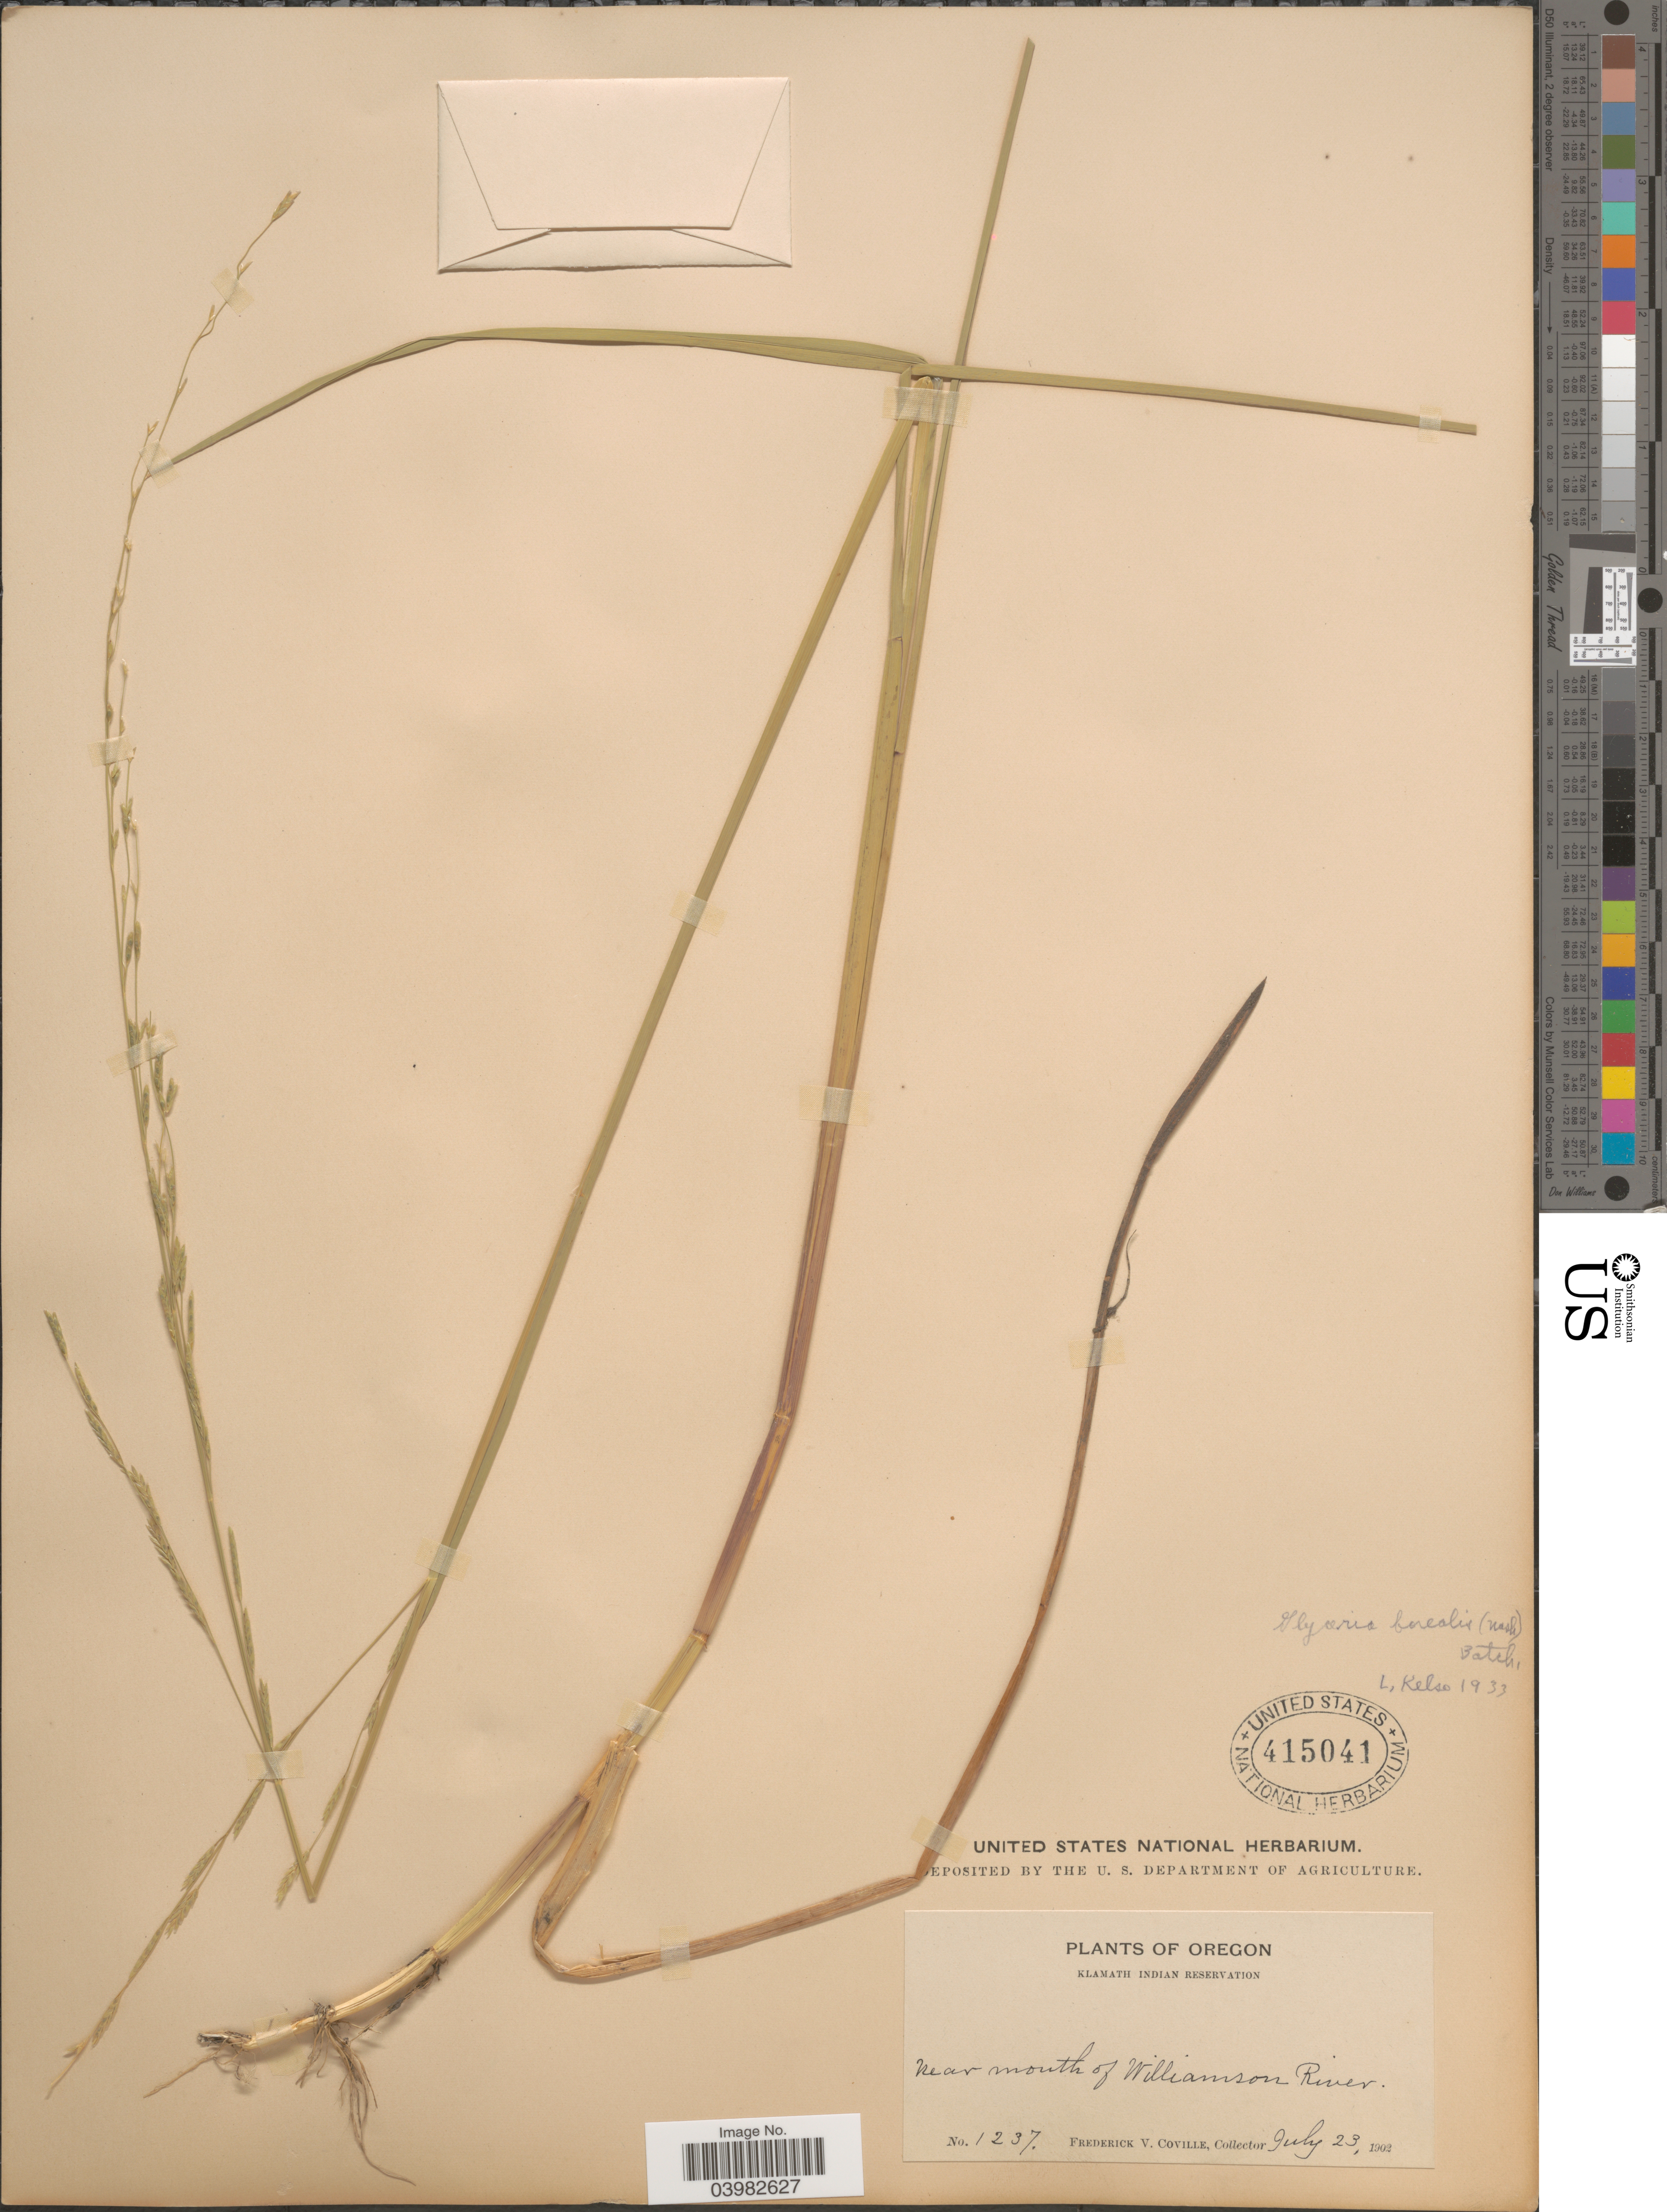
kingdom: Plantae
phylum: Tracheophyta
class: Liliopsida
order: Poales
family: Poaceae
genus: Glyceria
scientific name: Glyceria borealis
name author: (Nash) Batchelder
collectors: F. V. Coville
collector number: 1237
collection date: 1902-07-23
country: United States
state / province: Oregon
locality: Klamath Indian Reservation. Near mouth of Williamson River.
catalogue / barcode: US 415041